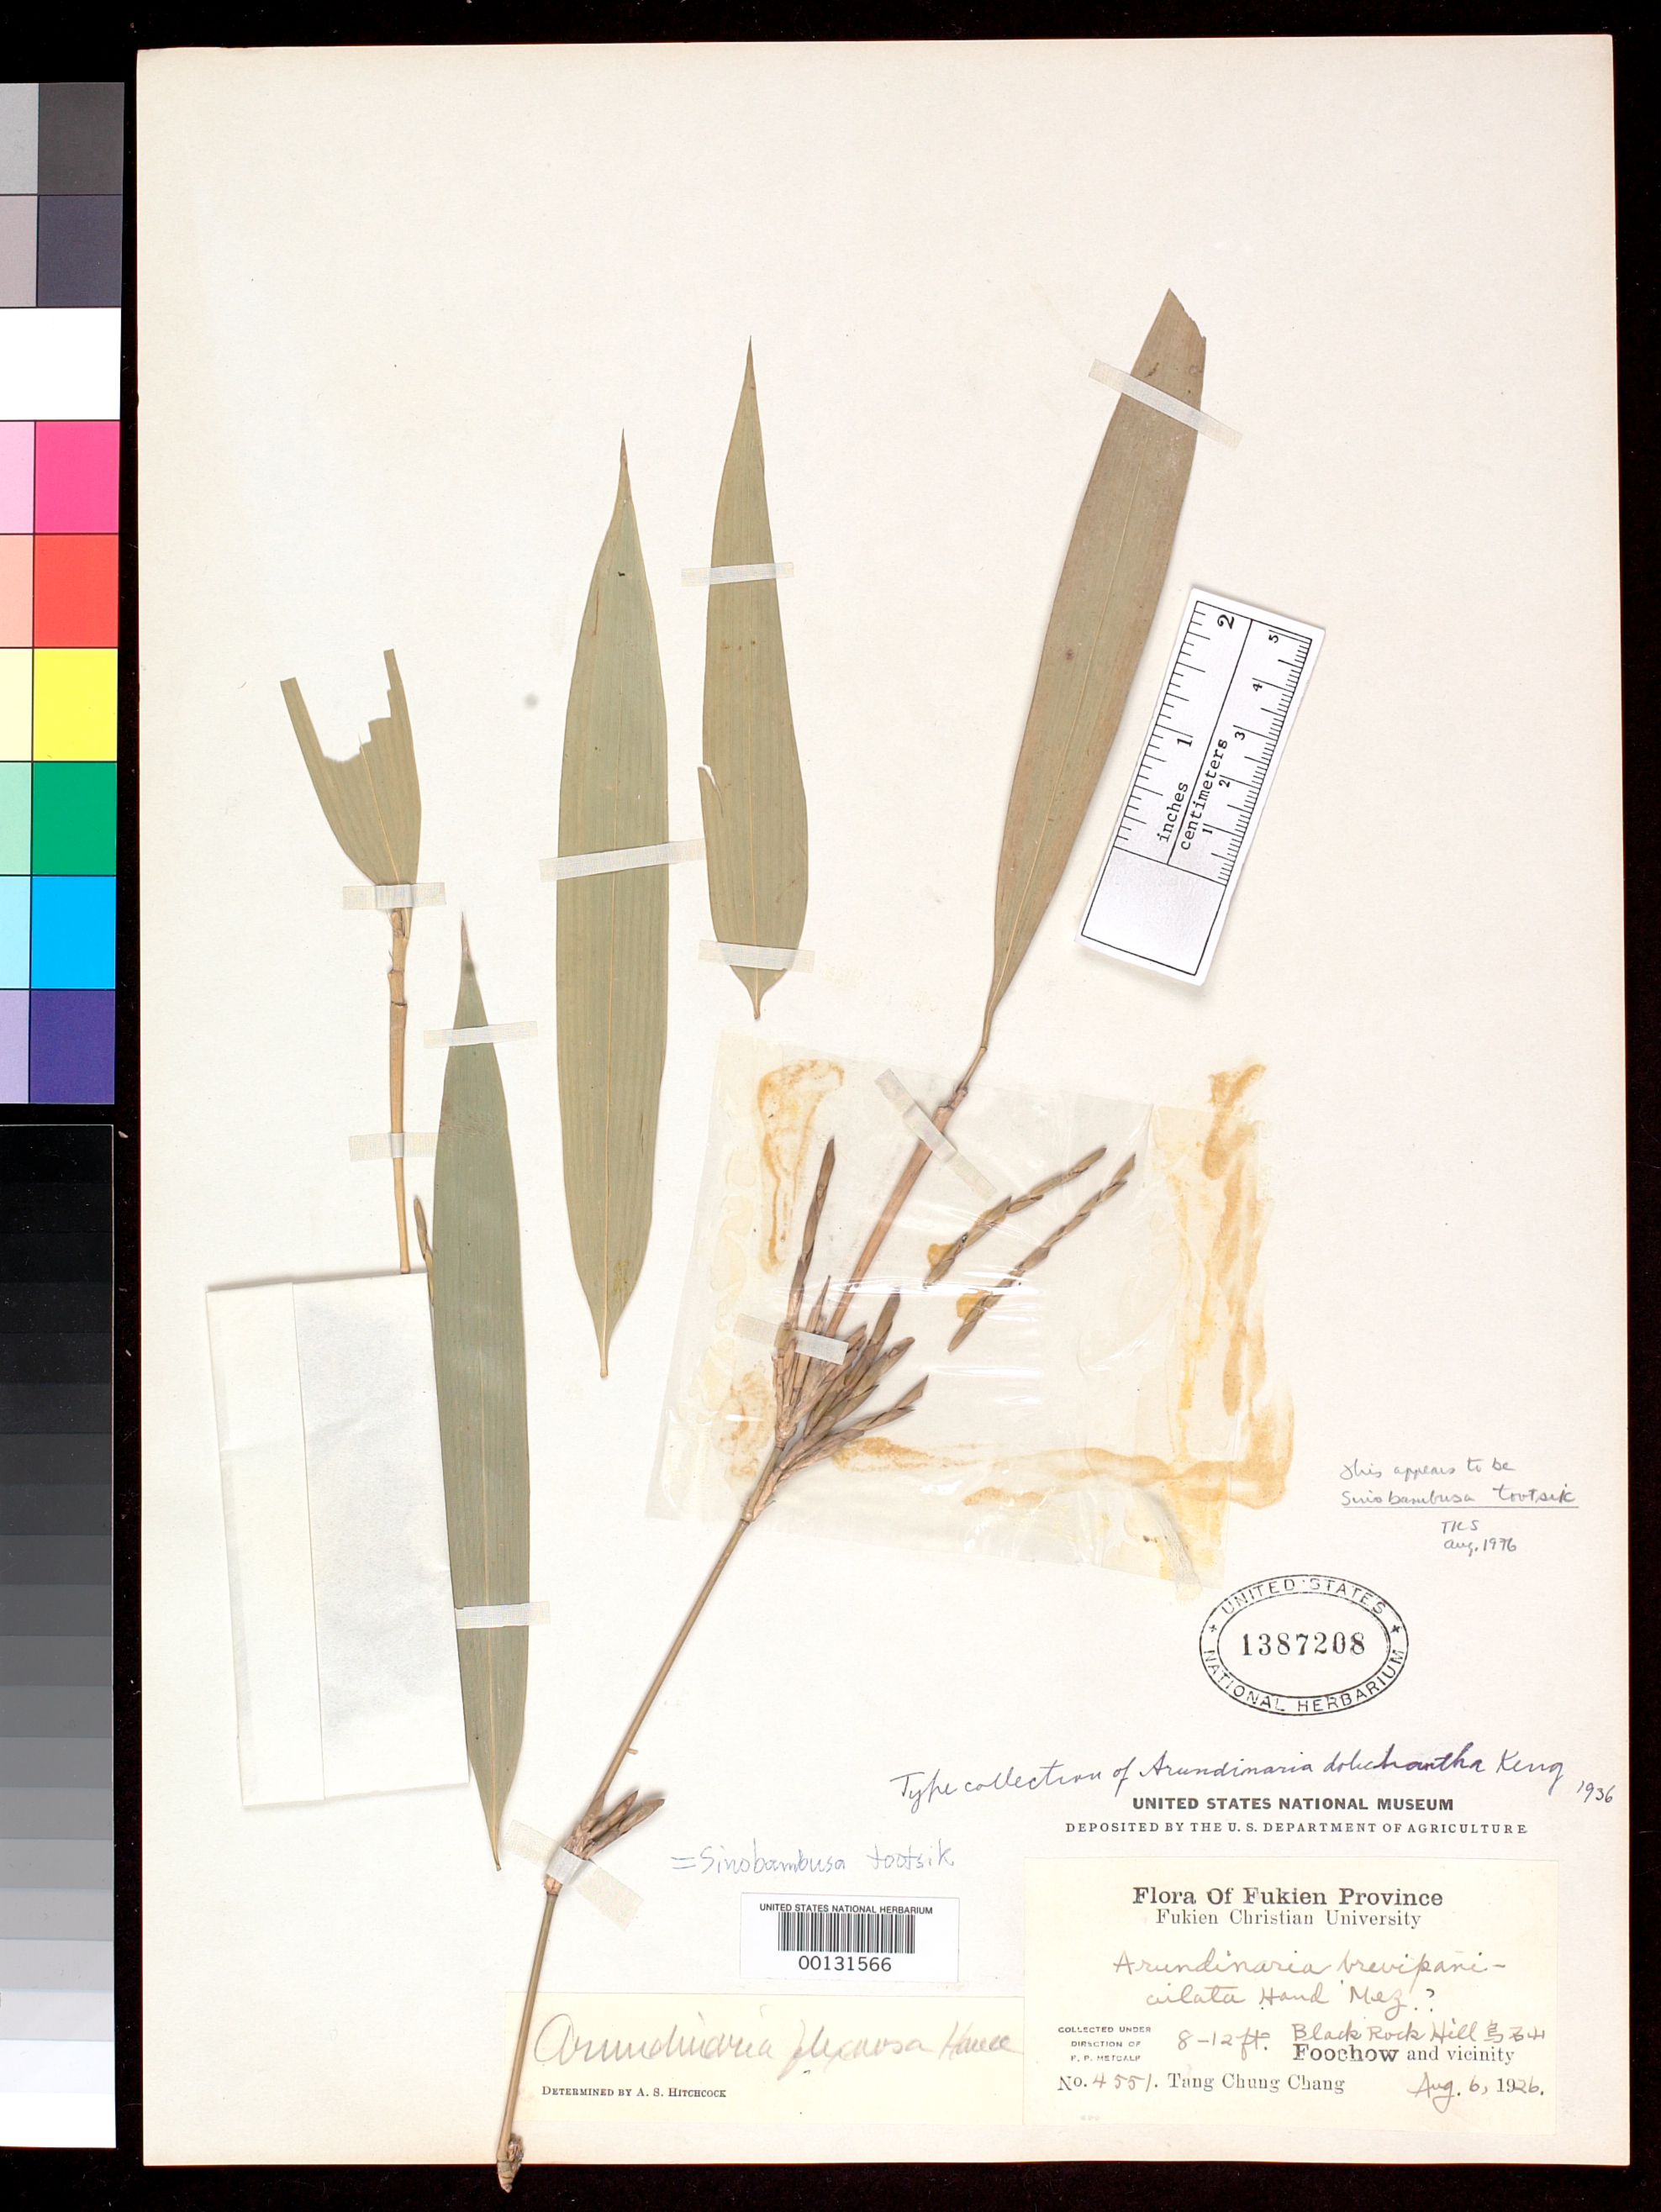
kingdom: Plantae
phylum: Tracheophyta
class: Liliopsida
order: Poales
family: Poaceae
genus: Arundinaria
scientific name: Arundinaria dolichantha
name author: Keng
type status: Type Collection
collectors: T. C. Chang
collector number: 4551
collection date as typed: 06 Aug 1926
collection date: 1926-08-06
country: China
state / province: Fujian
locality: Black Rock Hill, Foochow & vicinity.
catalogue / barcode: US 1387208